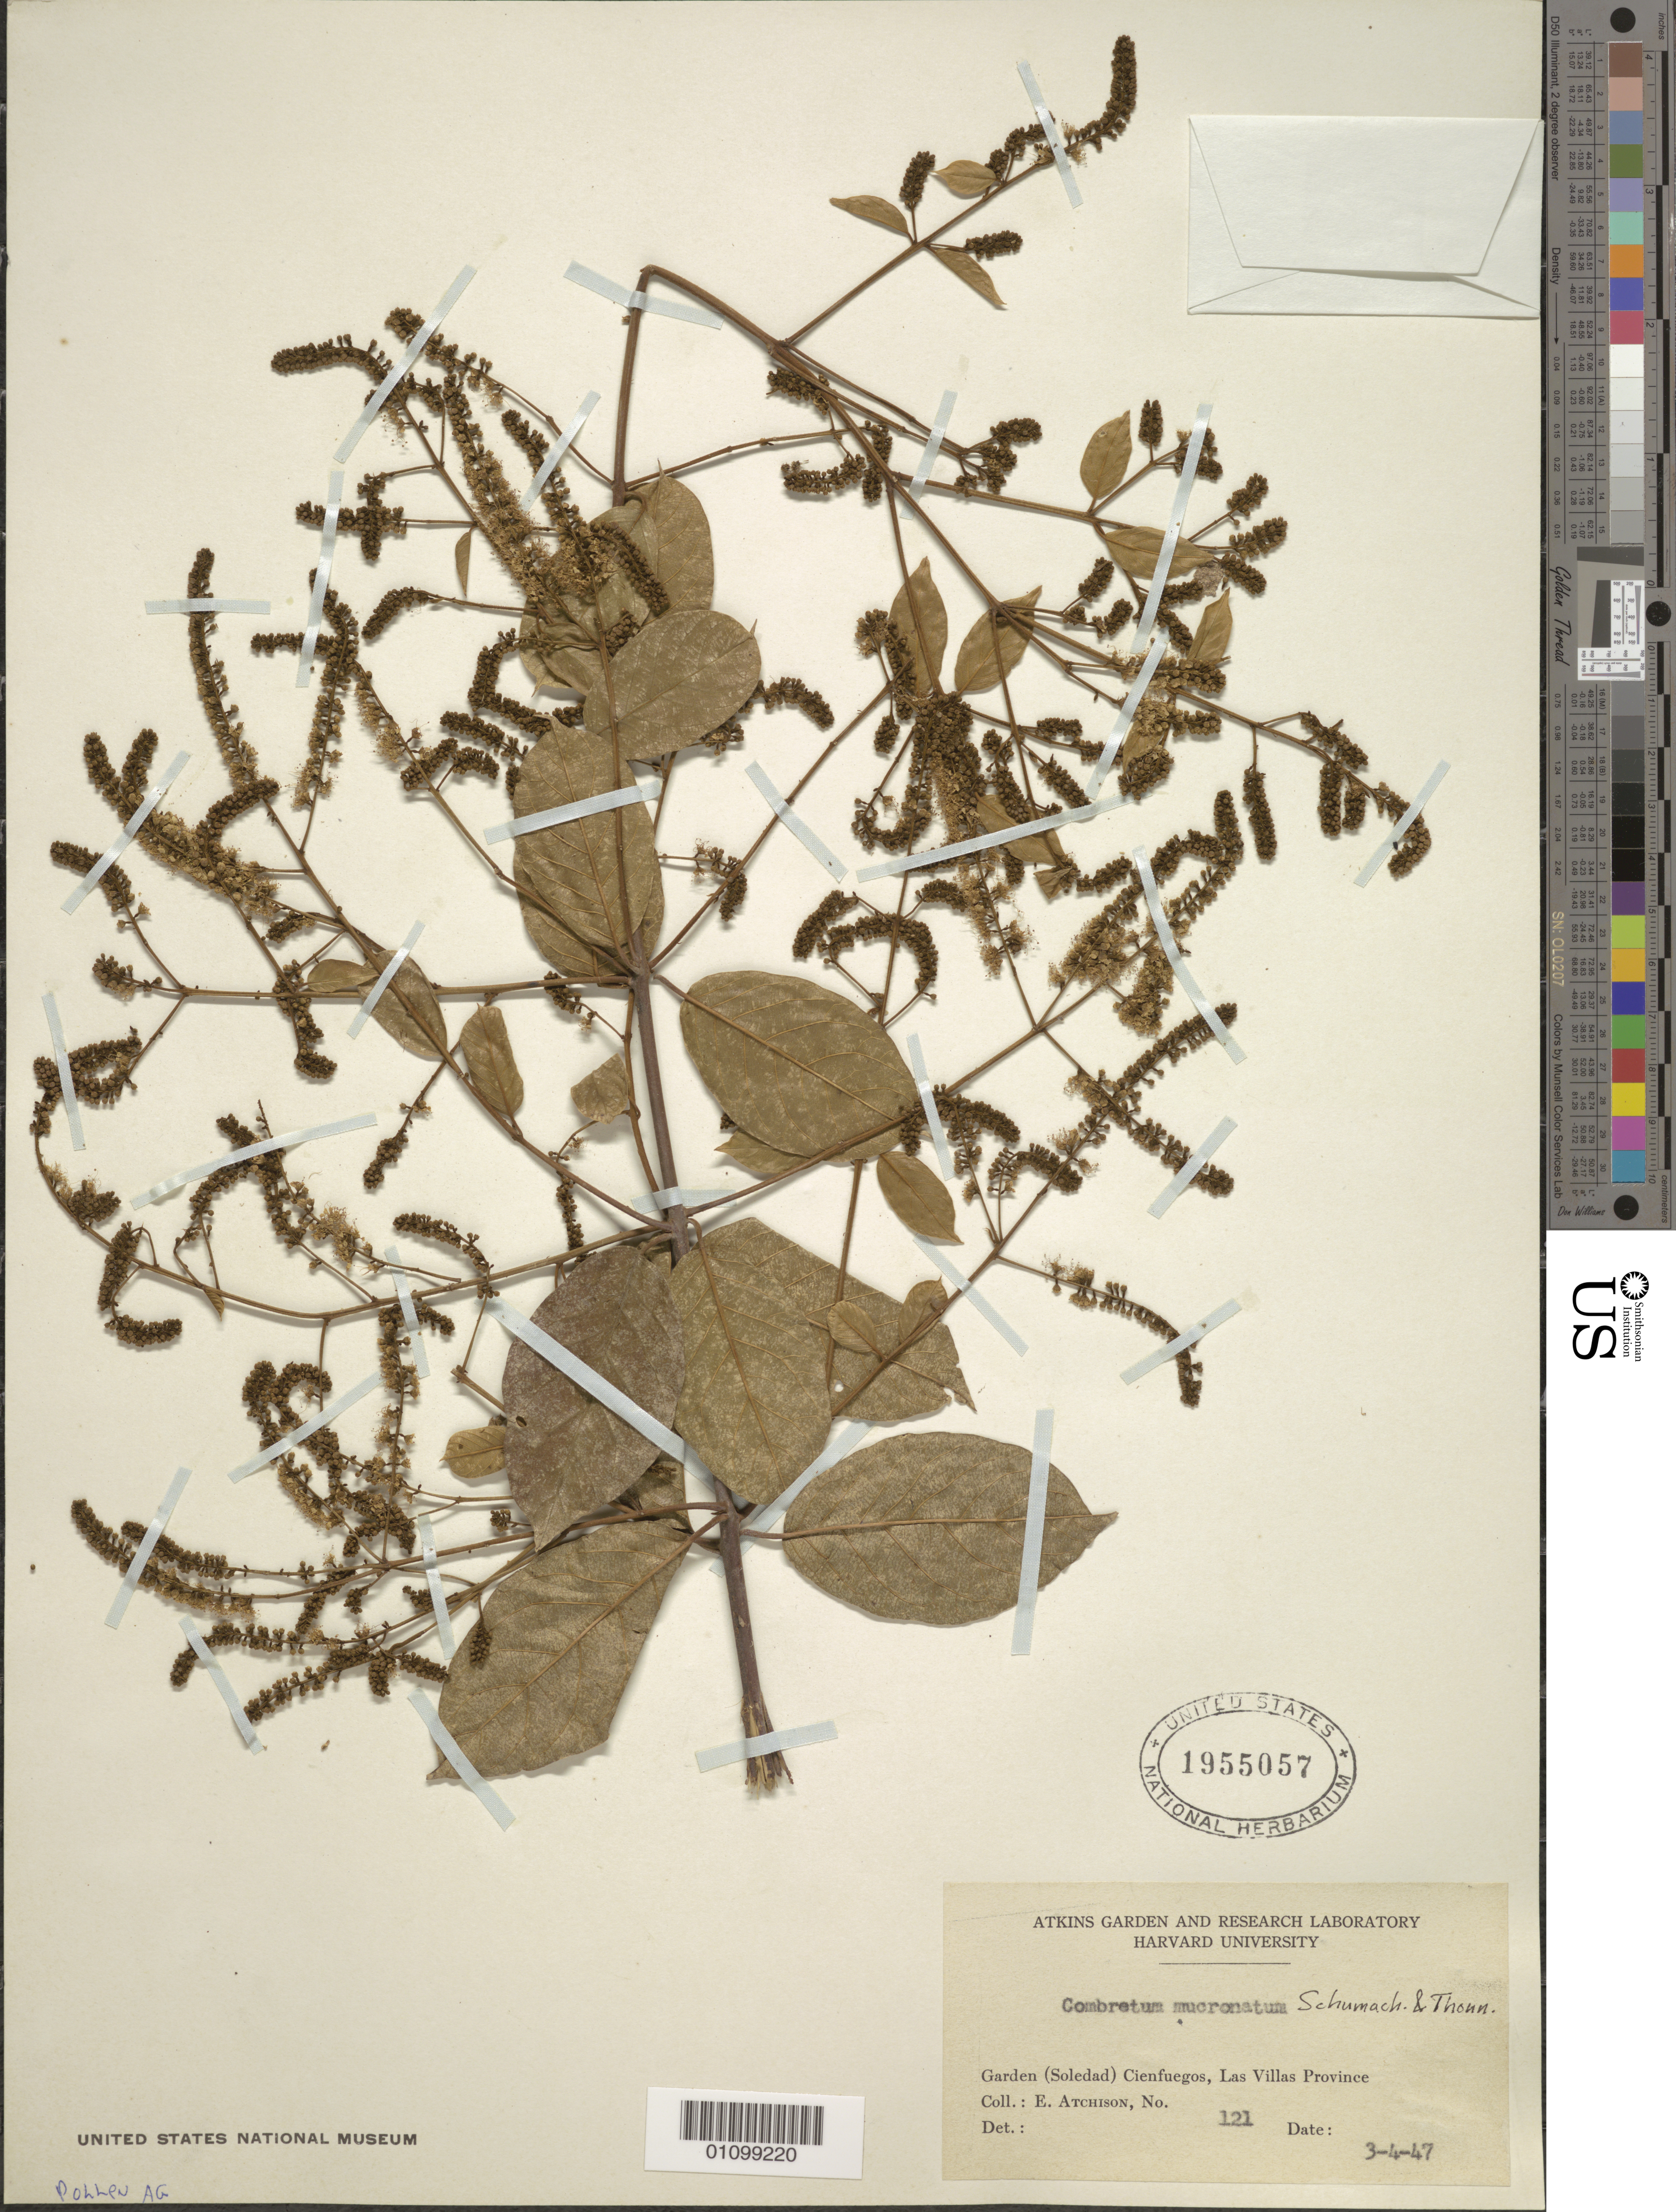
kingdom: Plantae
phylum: Tracheophyta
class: Magnoliopsida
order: Myrtales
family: Combretaceae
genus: Combretum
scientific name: Combretum mucronatum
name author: Thonn. ex Schumach.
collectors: E. Atchison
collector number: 121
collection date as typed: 03 Apr 1947 or 04 Mar 1947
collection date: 1947-03-04 or 1947-04-03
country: Cuba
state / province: Cienfuegos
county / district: Cienfuegos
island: Cuba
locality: Garden, Soledad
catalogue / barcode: US 1955057